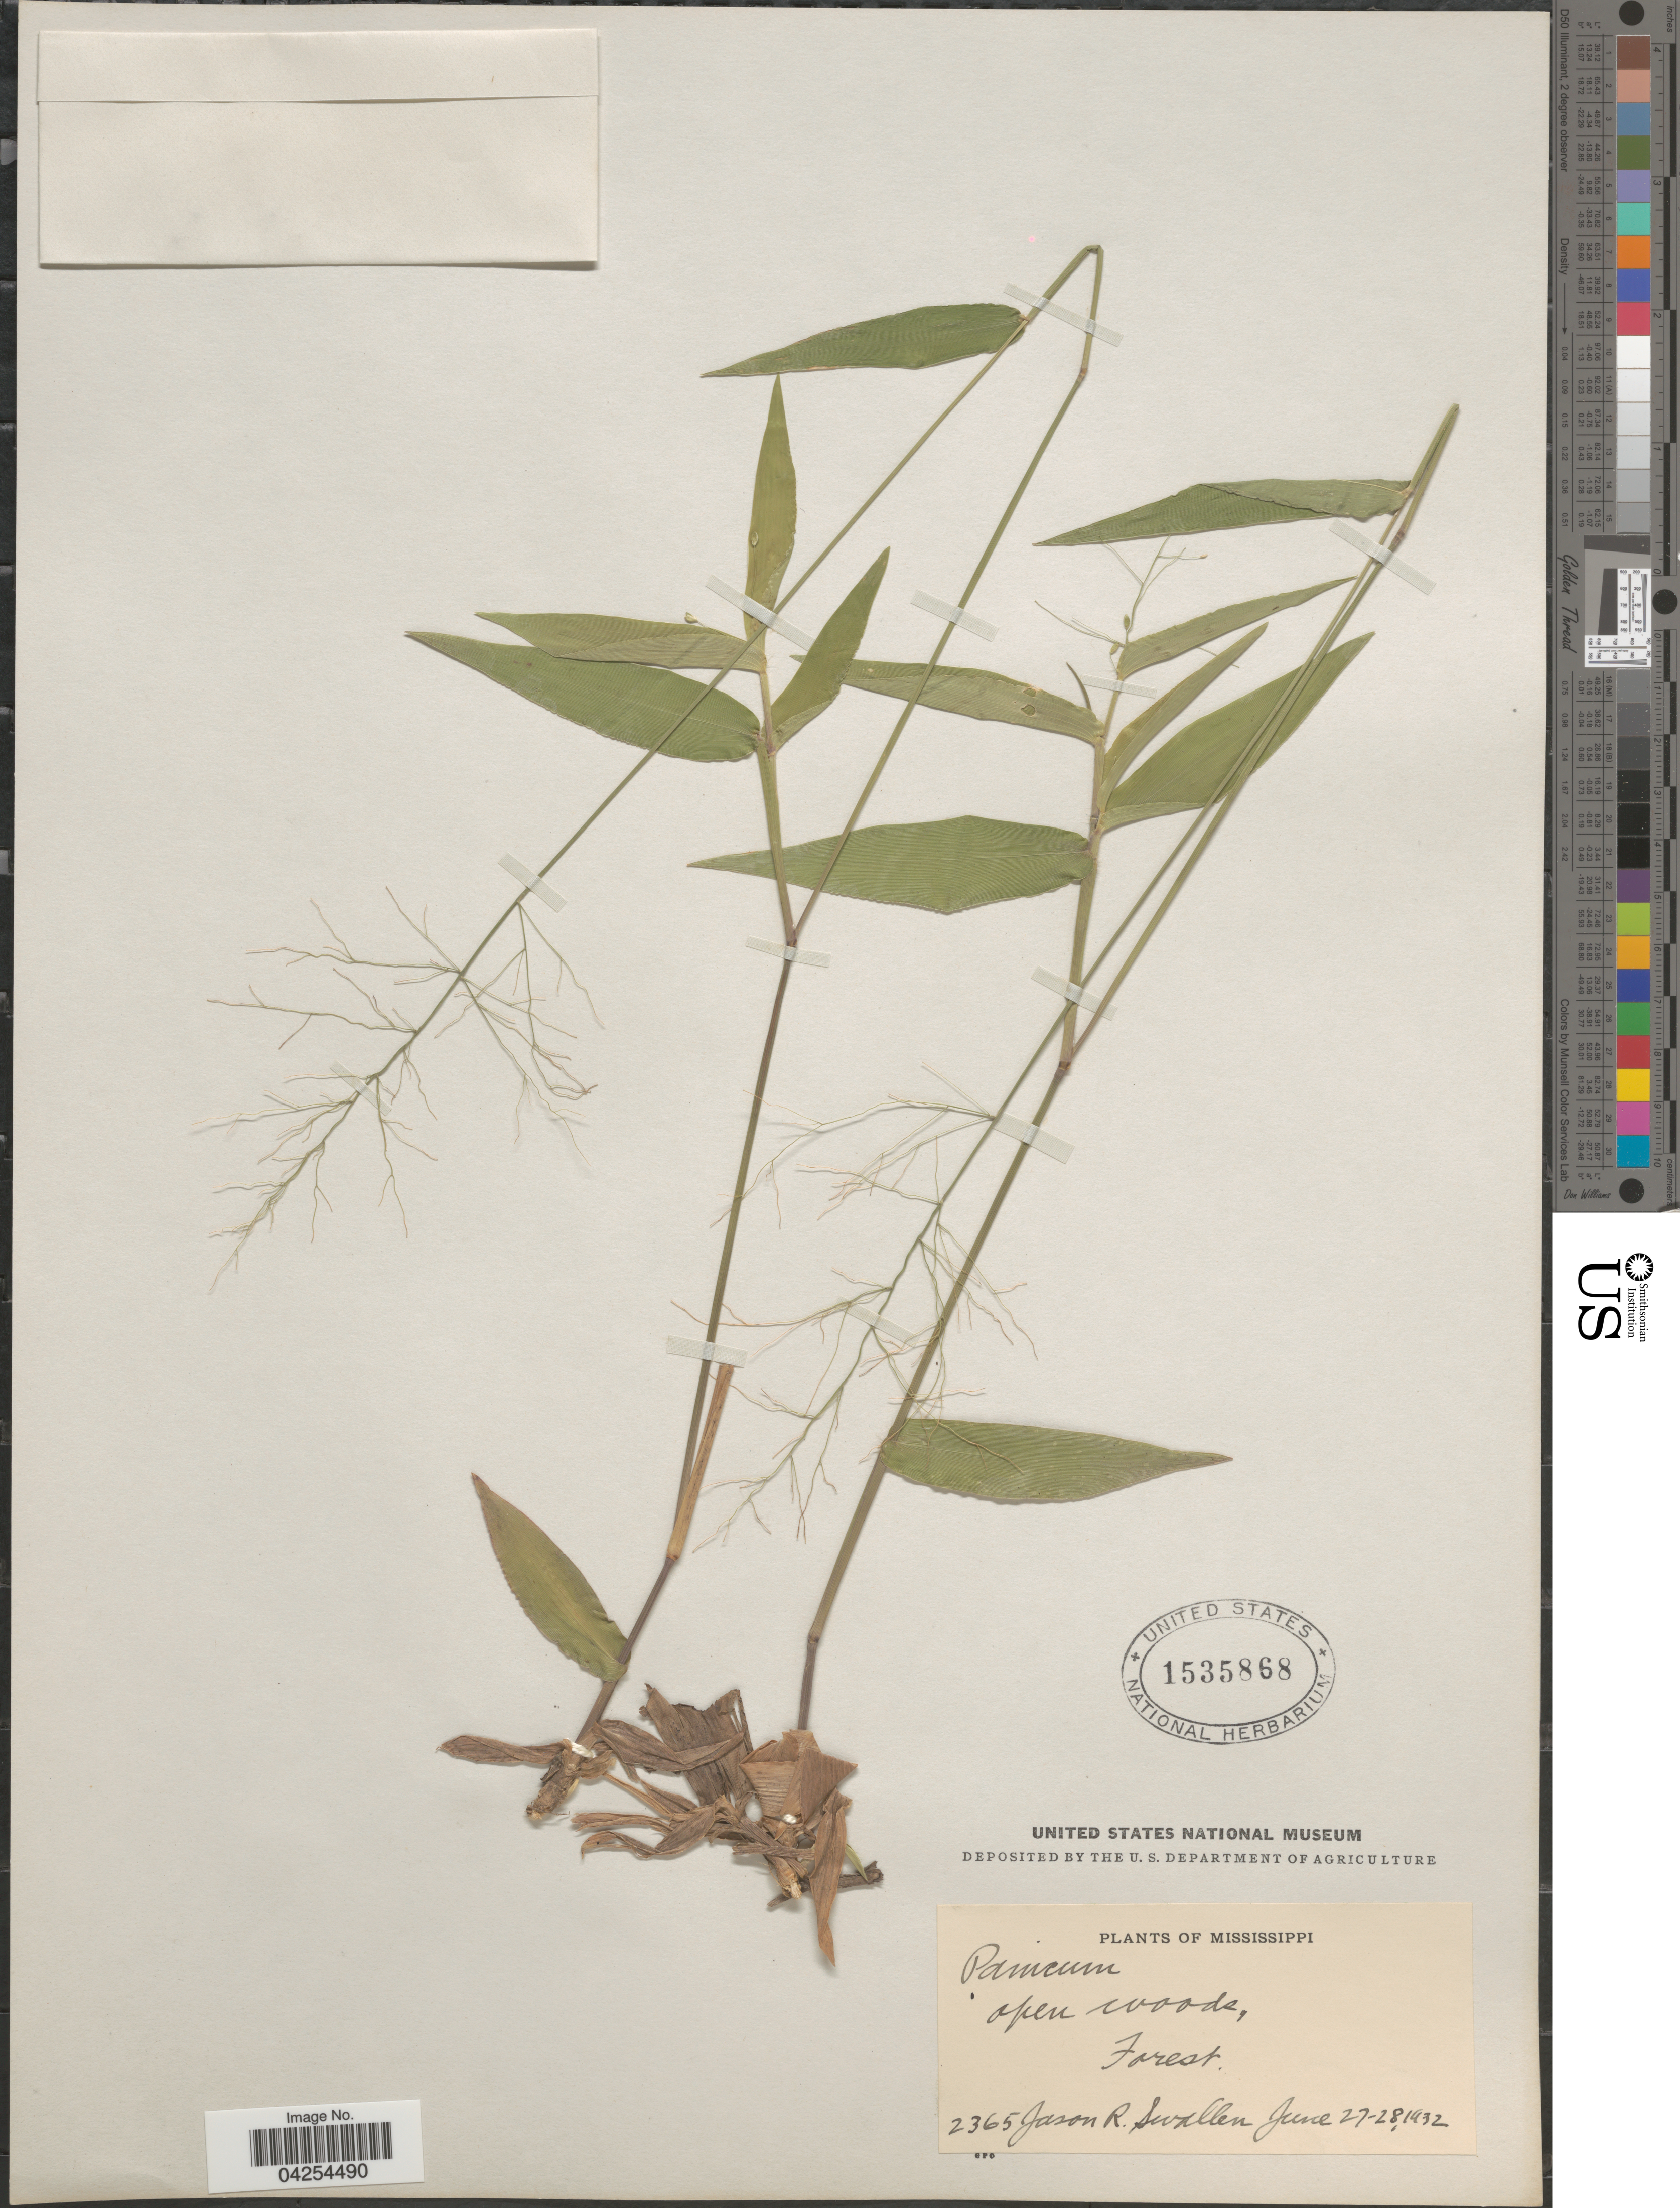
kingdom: Plantae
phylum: Tracheophyta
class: Liliopsida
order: Poales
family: Poaceae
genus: Dichanthelium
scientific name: Dichanthelium commutatum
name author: (Schult.) Gould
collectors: J. R. Swallen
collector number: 2365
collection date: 1932-06-27/1932-06-28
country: United States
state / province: Mississippi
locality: Open woods, Forest.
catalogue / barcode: US 1535868